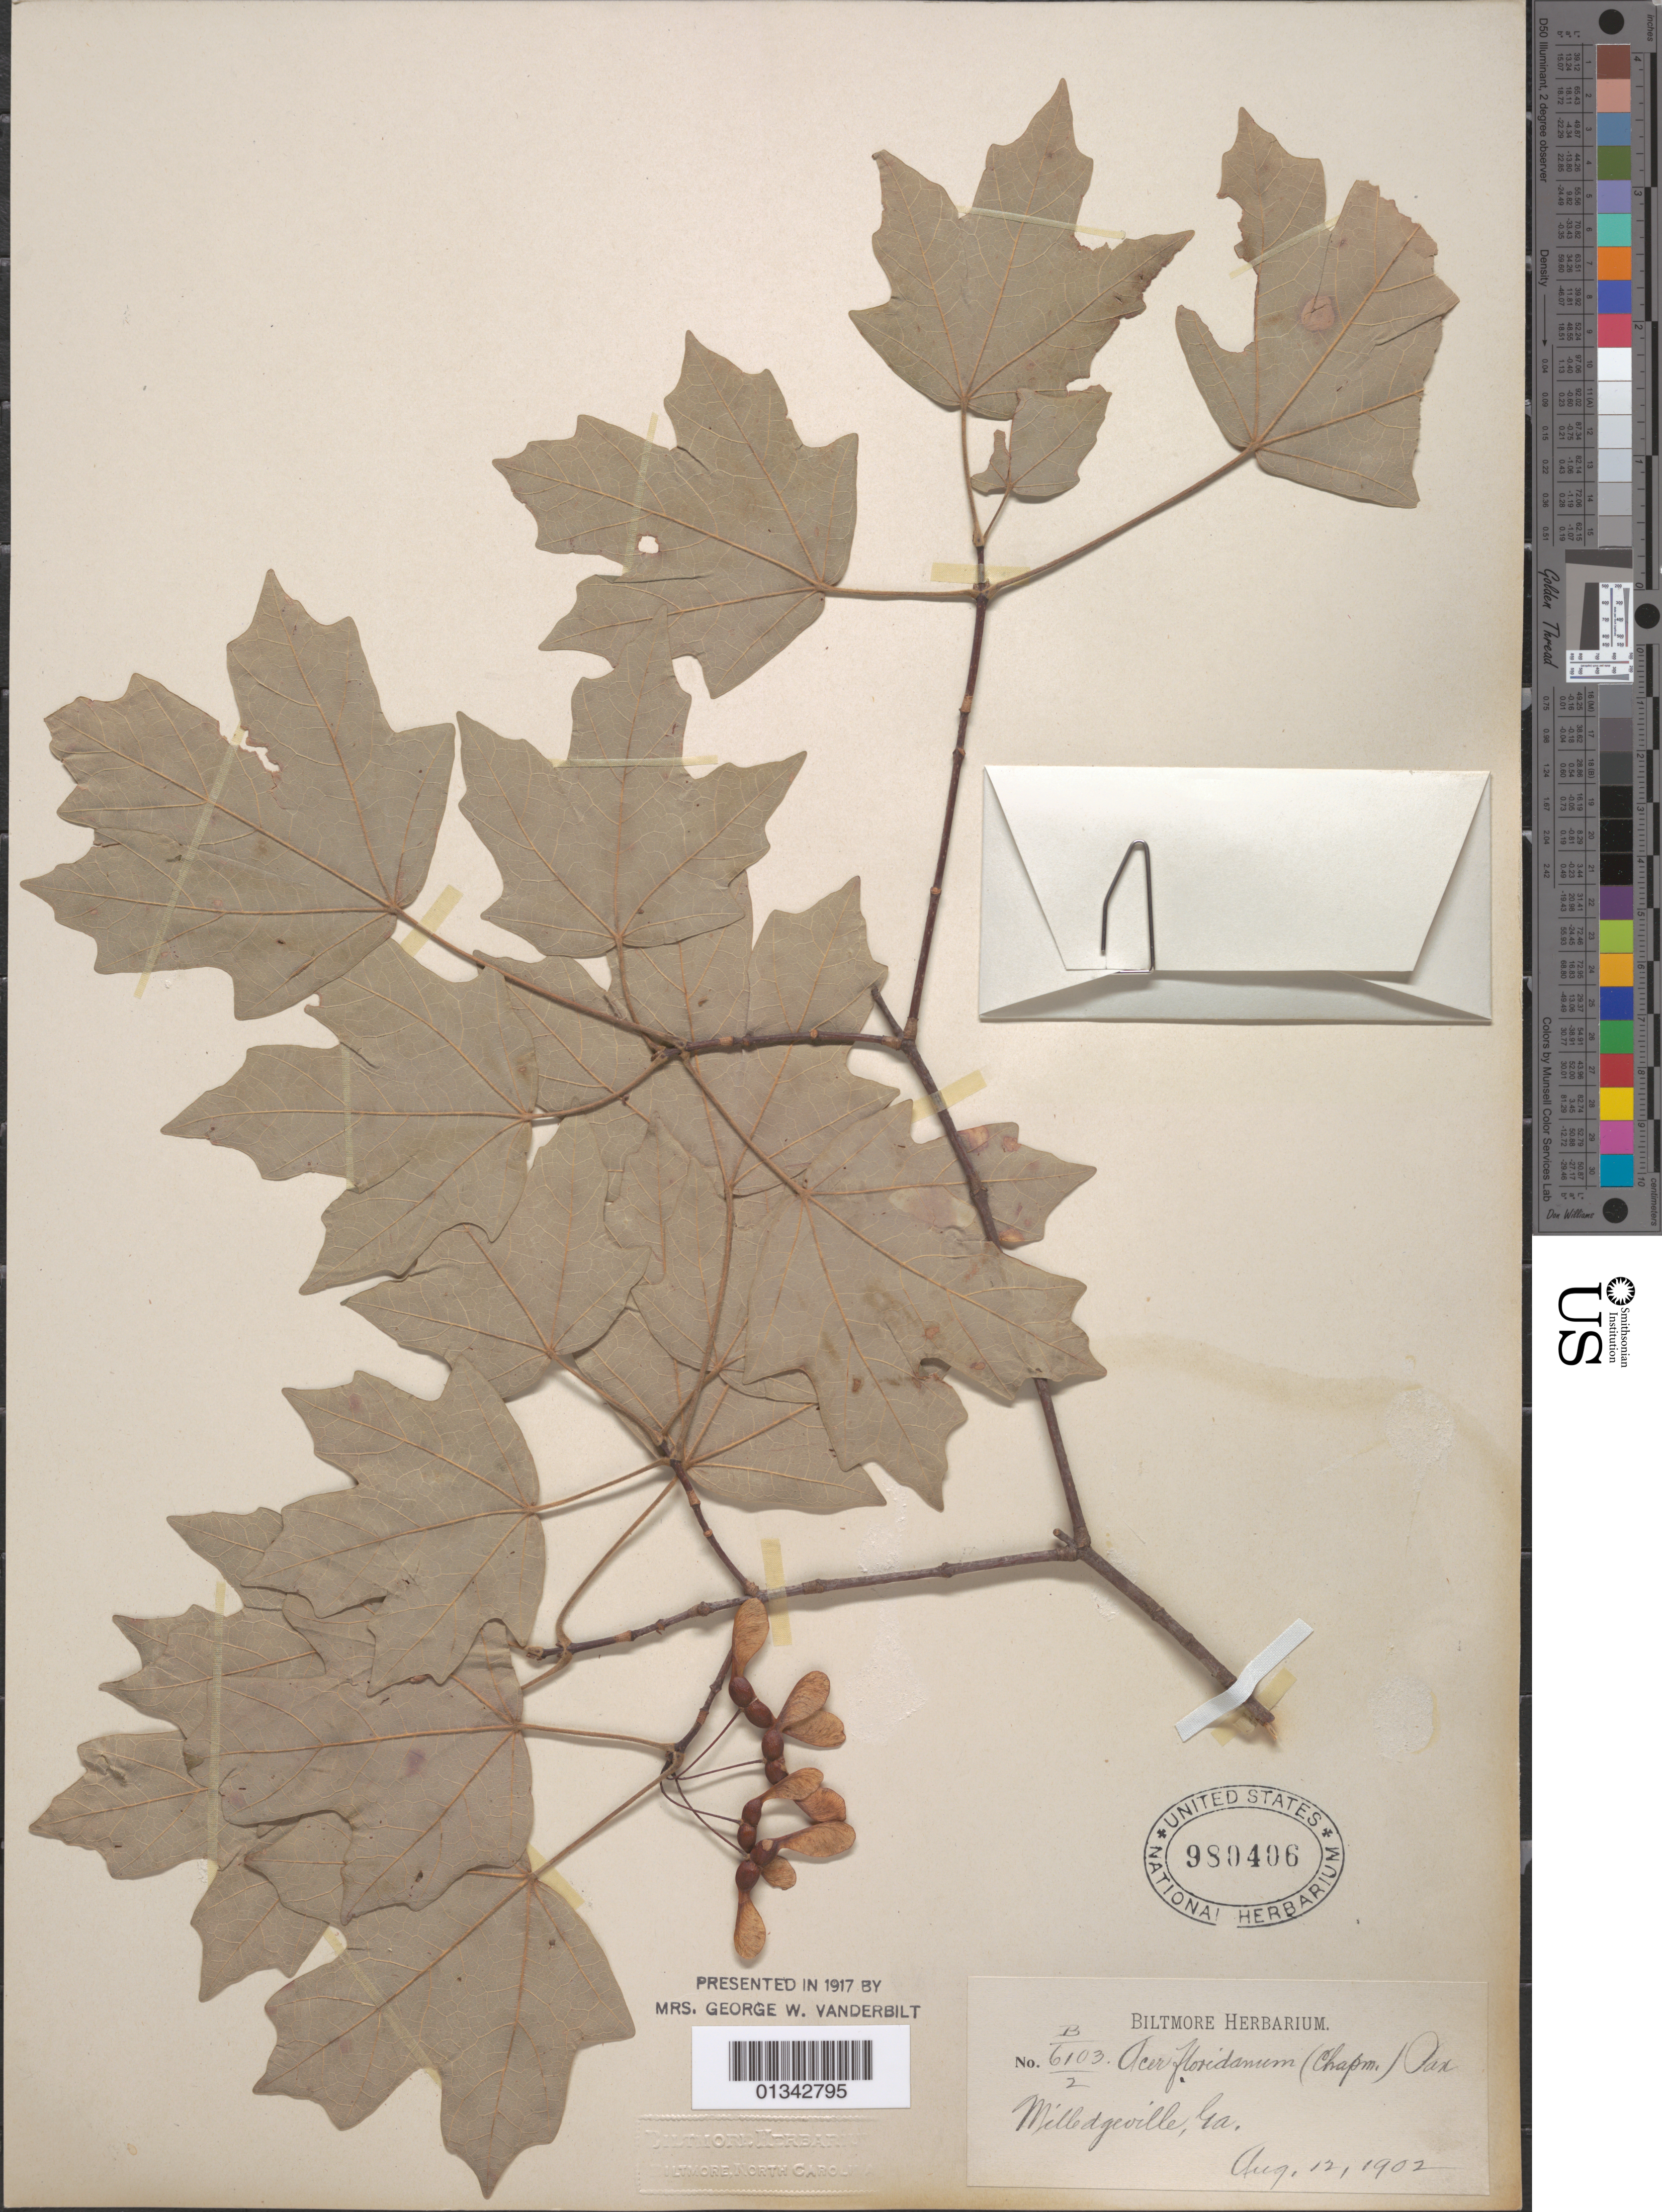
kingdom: Plantae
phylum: Tracheophyta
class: Magnoliopsida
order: Sapindales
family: Sapindaceae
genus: Acer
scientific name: Acer saccharum subsp. floridanum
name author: (Chapm.) Desmarais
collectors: Biltmore Herbarium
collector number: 6103 B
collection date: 1902-08-12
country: United States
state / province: Georgia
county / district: Baldwin County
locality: Milledgeville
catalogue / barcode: US 980406